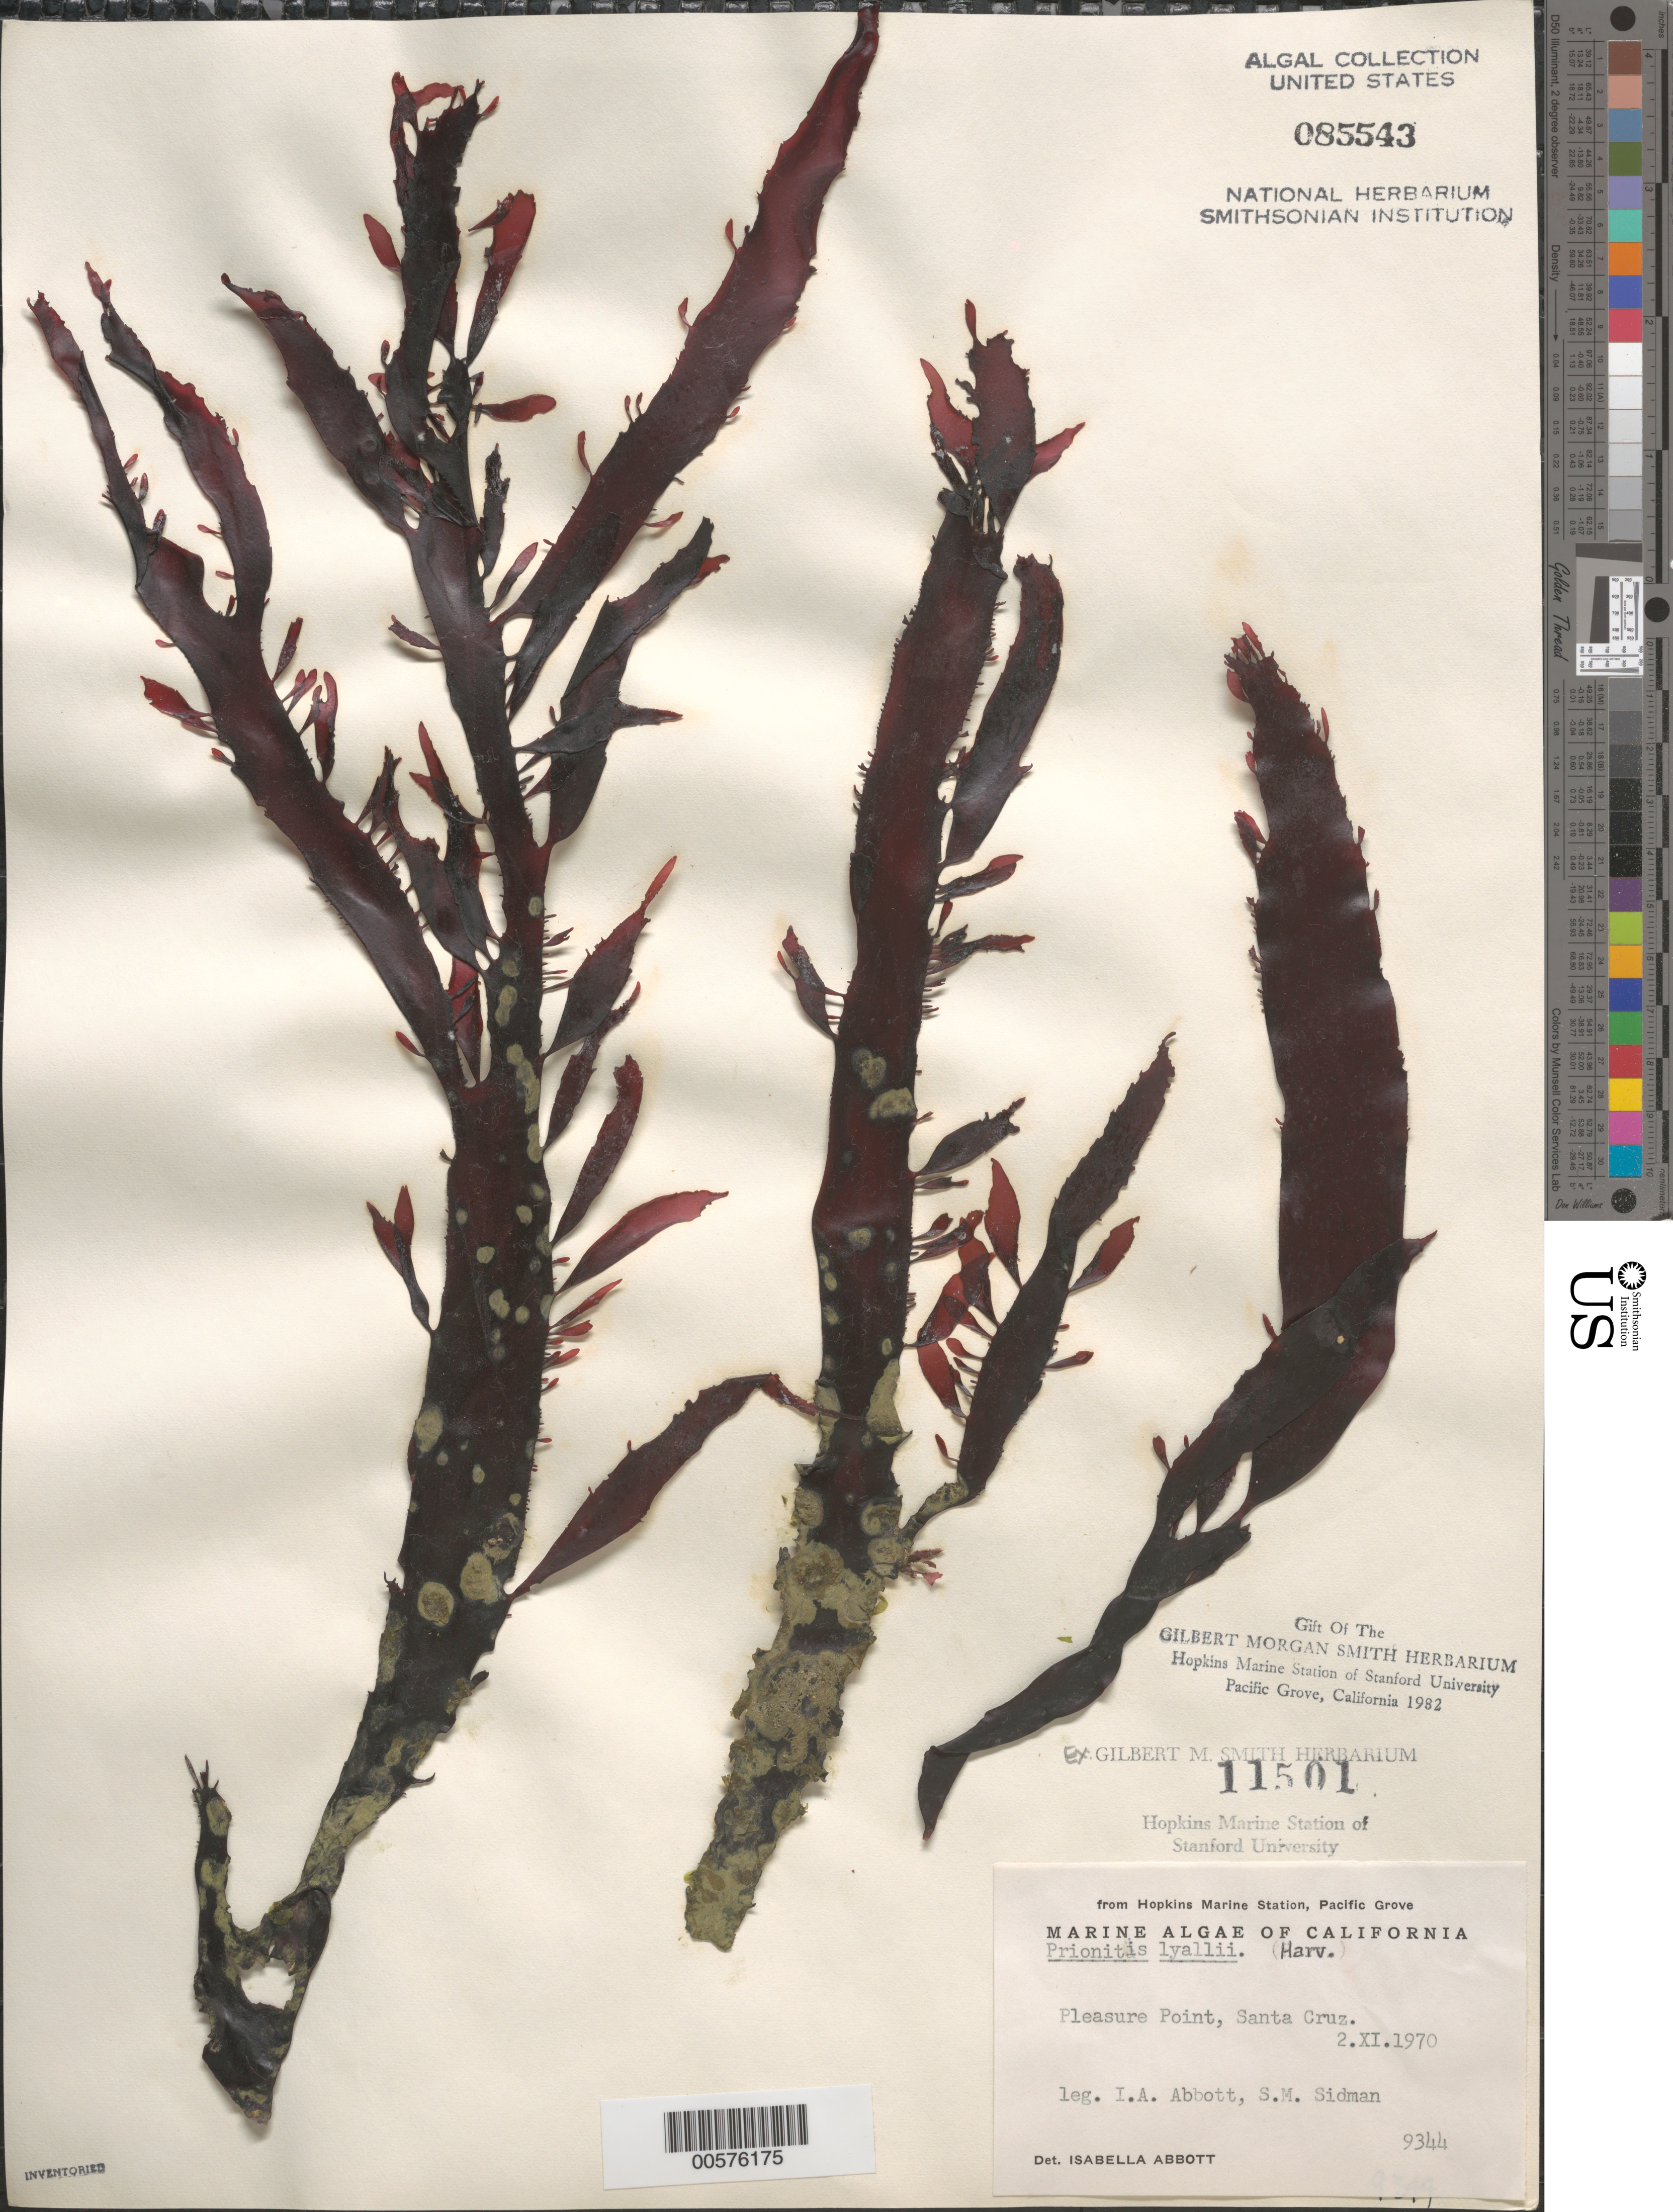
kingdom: Plantae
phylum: Rhodophyta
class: Florideophyceae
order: Cryptonemiales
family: Cryptonemiaceae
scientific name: Prionitis sternbergii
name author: (C. Agardh) J. Agardh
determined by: Algae name updating Project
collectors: I. A. Abbott & S. Sidman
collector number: IAA 9344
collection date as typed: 02 Nov 1970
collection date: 1970-11-02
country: United States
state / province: California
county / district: Santa Cruz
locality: Pleasure Point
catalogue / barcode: US 85543